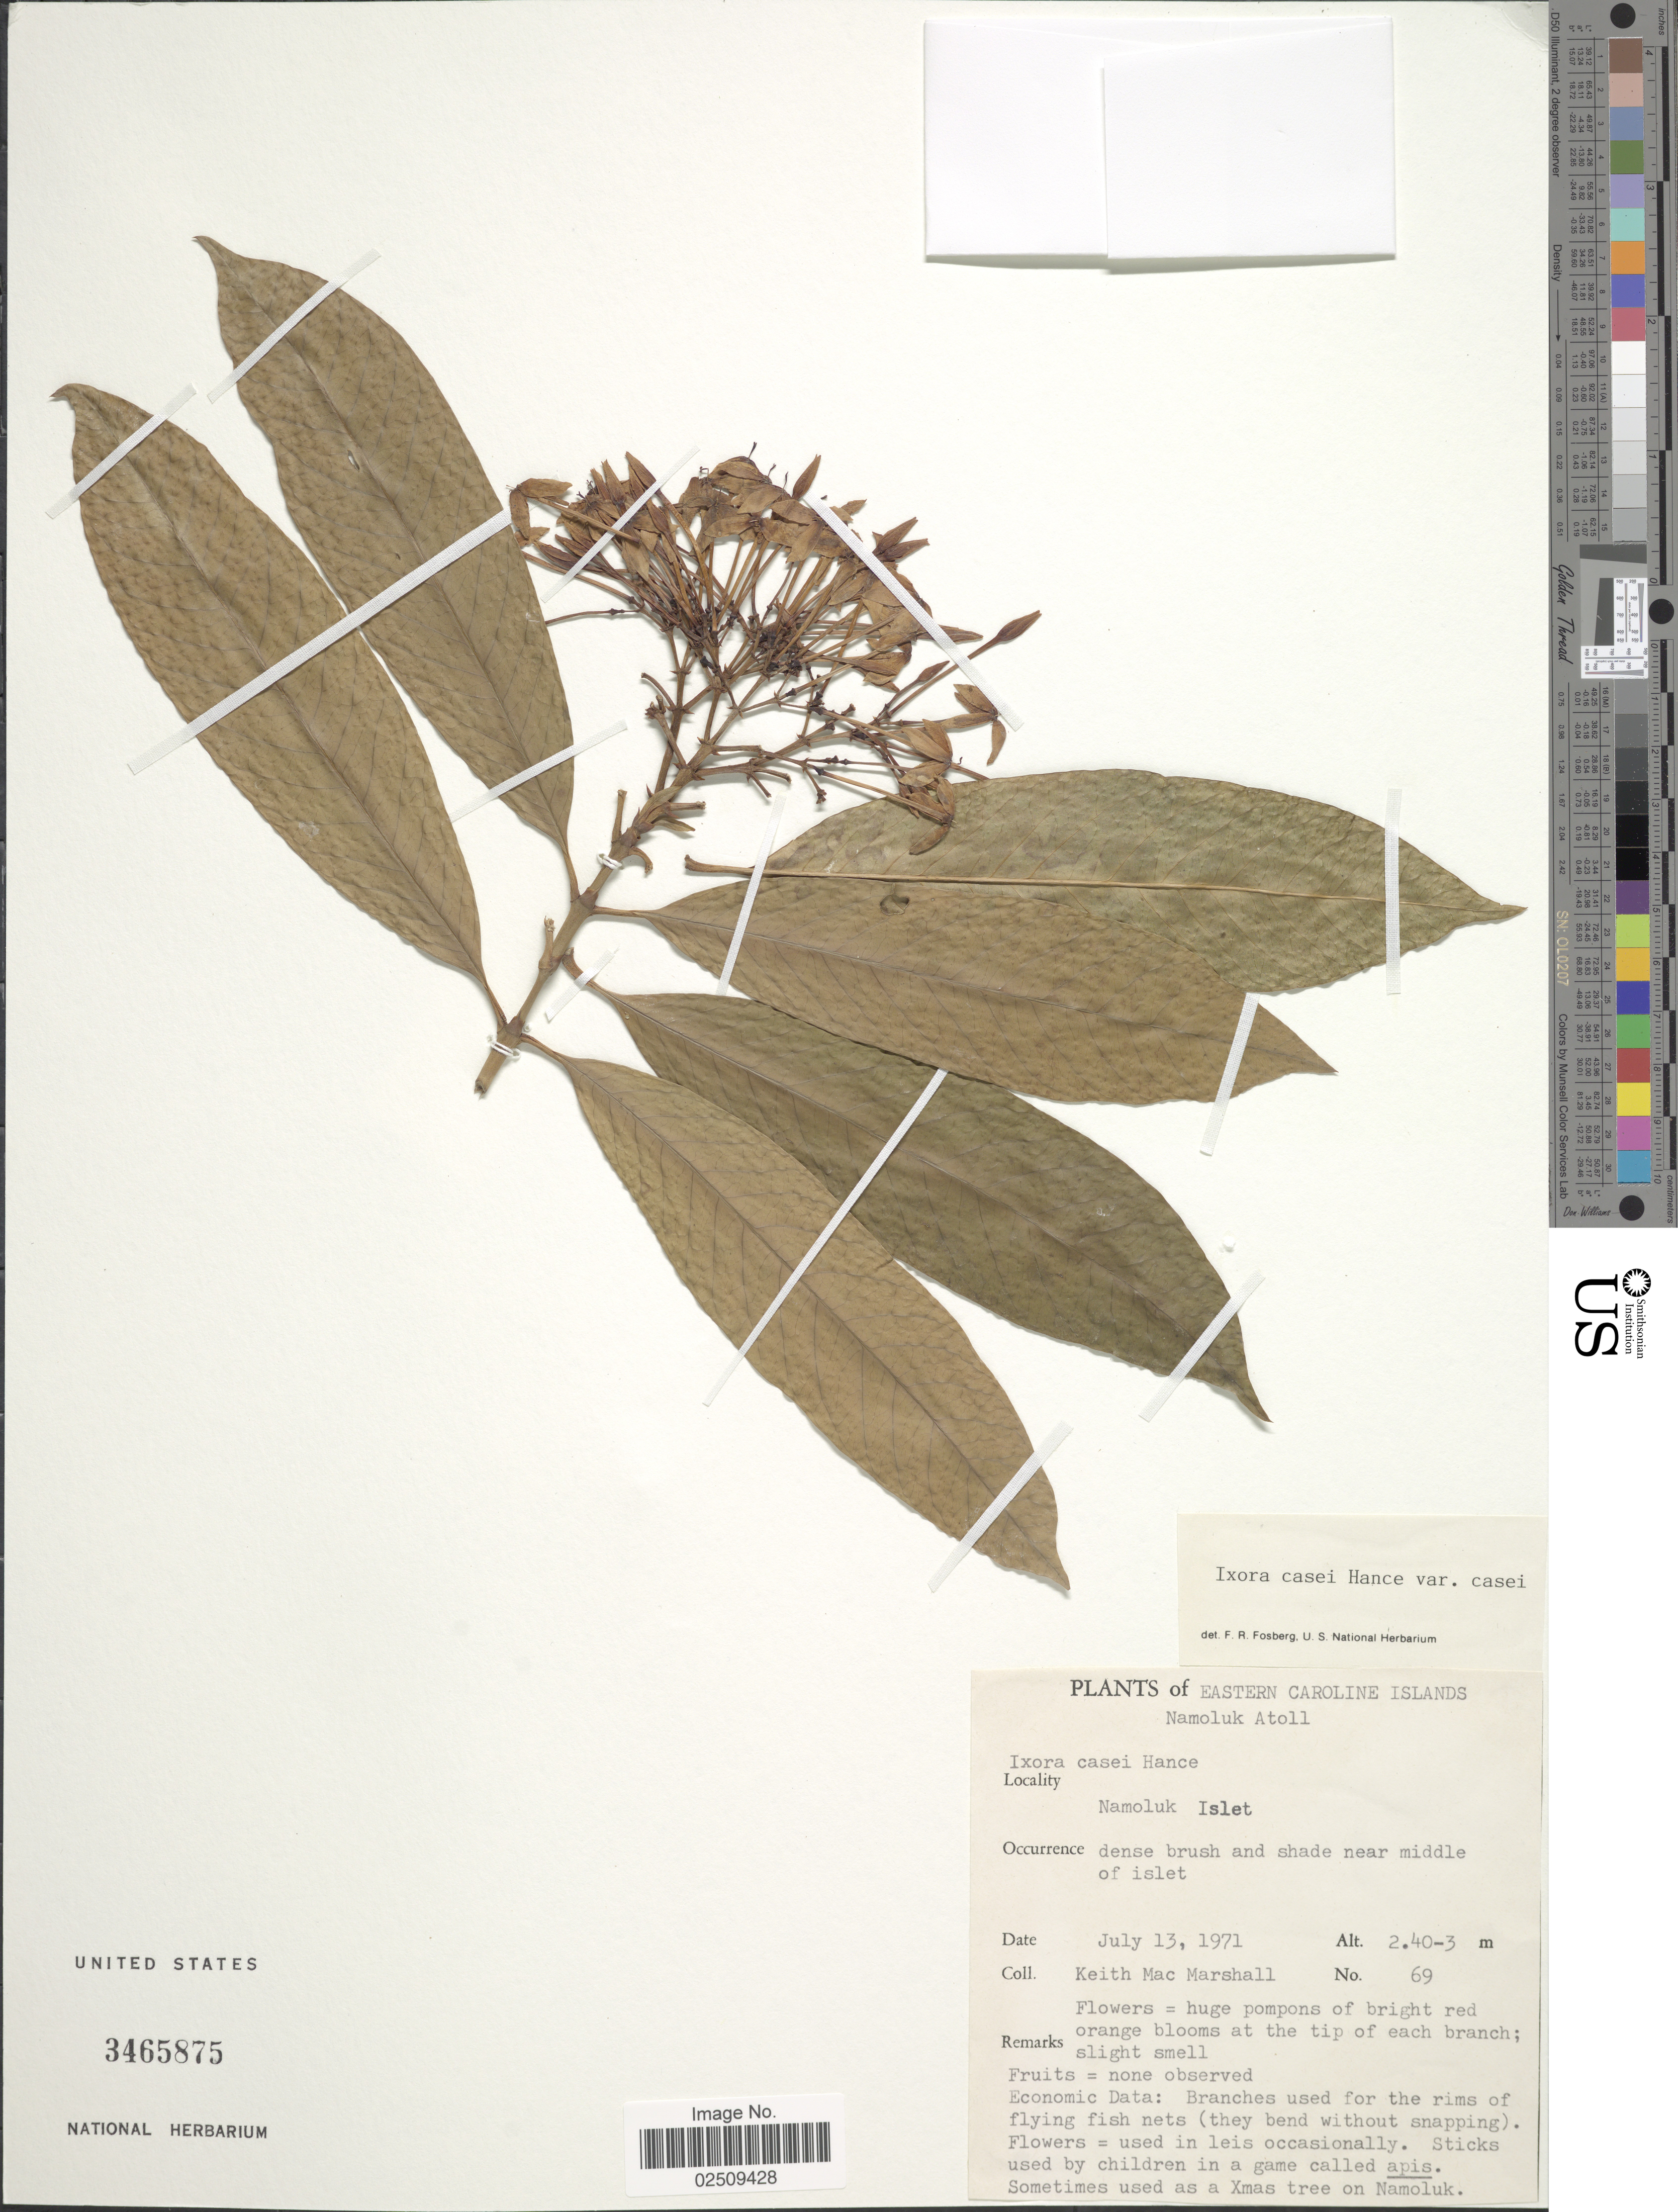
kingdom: Plantae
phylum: Tracheophyta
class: Magnoliopsida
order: Gentianales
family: Rubiaceae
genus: Ixora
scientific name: Ixora casei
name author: Hance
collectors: K. M. Marshall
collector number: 69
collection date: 1971-07-13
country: Micronesia, Federated States of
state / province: Truk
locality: Eastern Caroline Islands, Namoluk Atoll, Namoluk Islet, dense brush and shade near middle of islet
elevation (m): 2.4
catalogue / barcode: US 3465875